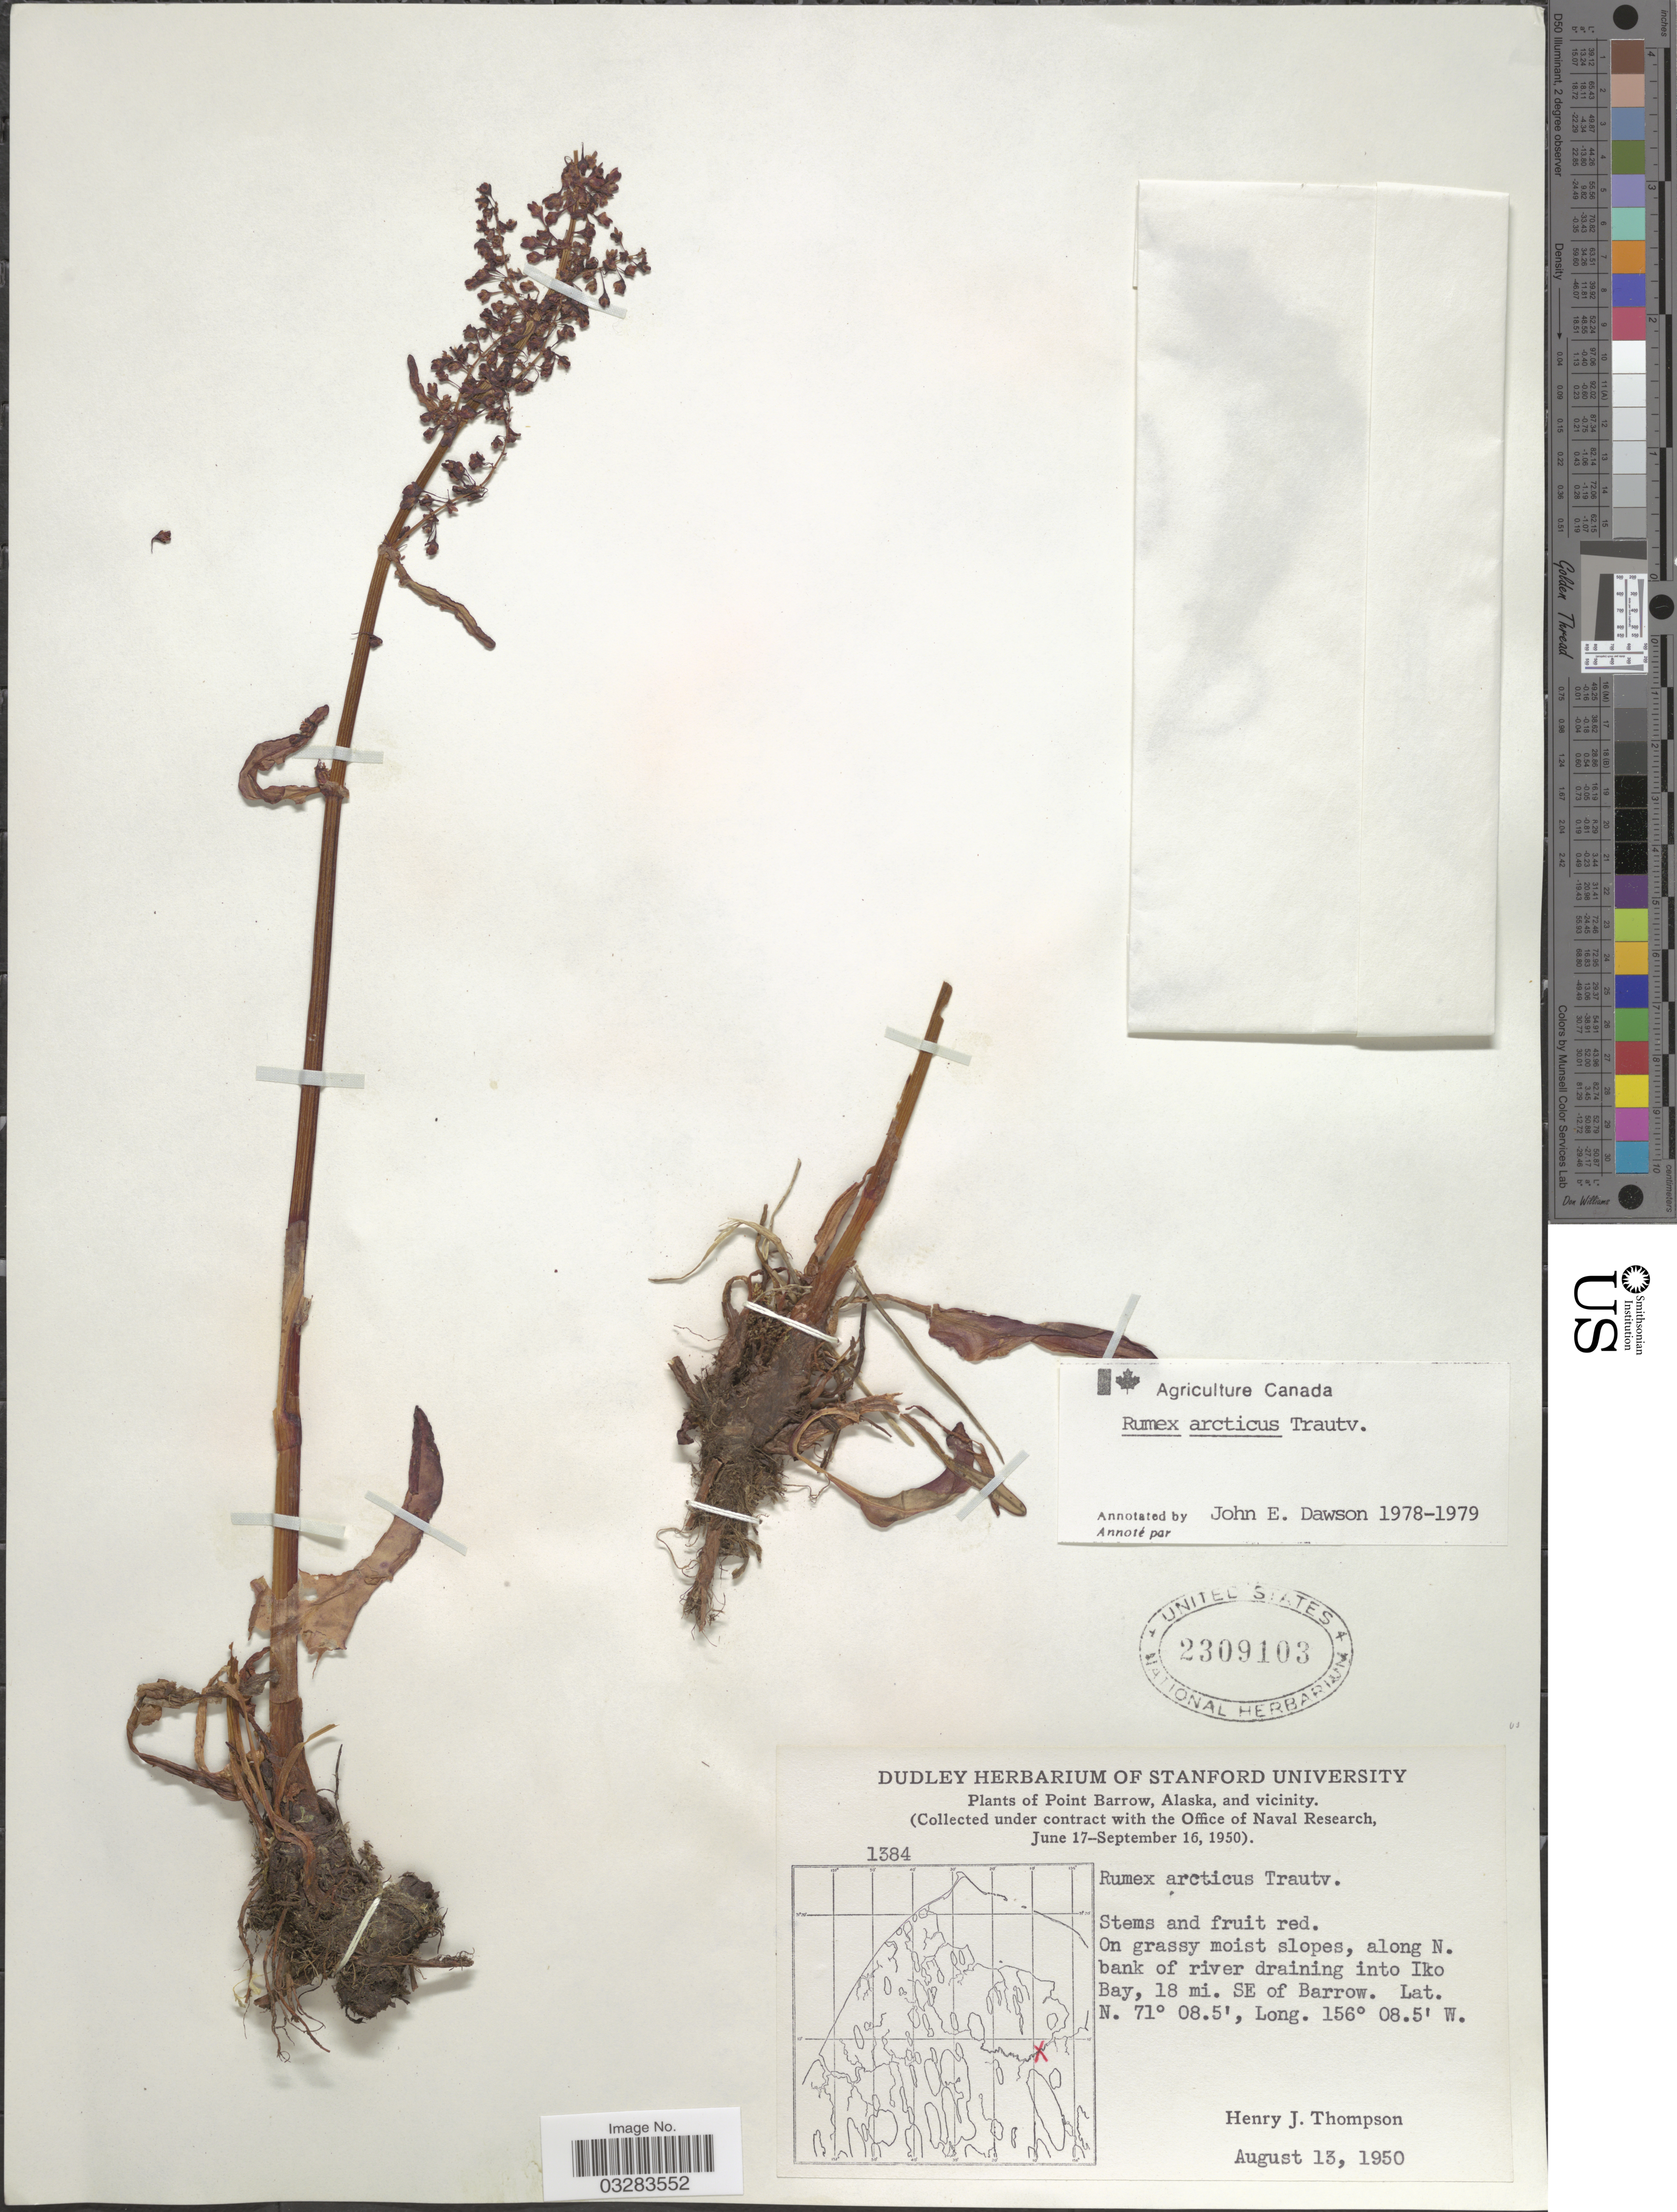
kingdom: Plantae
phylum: Tracheophyta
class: Magnoliopsida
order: Caryophyllales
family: Polygonaceae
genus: Rumex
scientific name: Rumex arcticus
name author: Trautv.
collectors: H. J. Thompson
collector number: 1384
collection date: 1950-08-13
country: United States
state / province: Alaska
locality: Point Barrow, Alaska, and vicinity. Along N. bank of river draining into Iko Bay, 18 mi. SE of Barrow.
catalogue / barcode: US 2309103